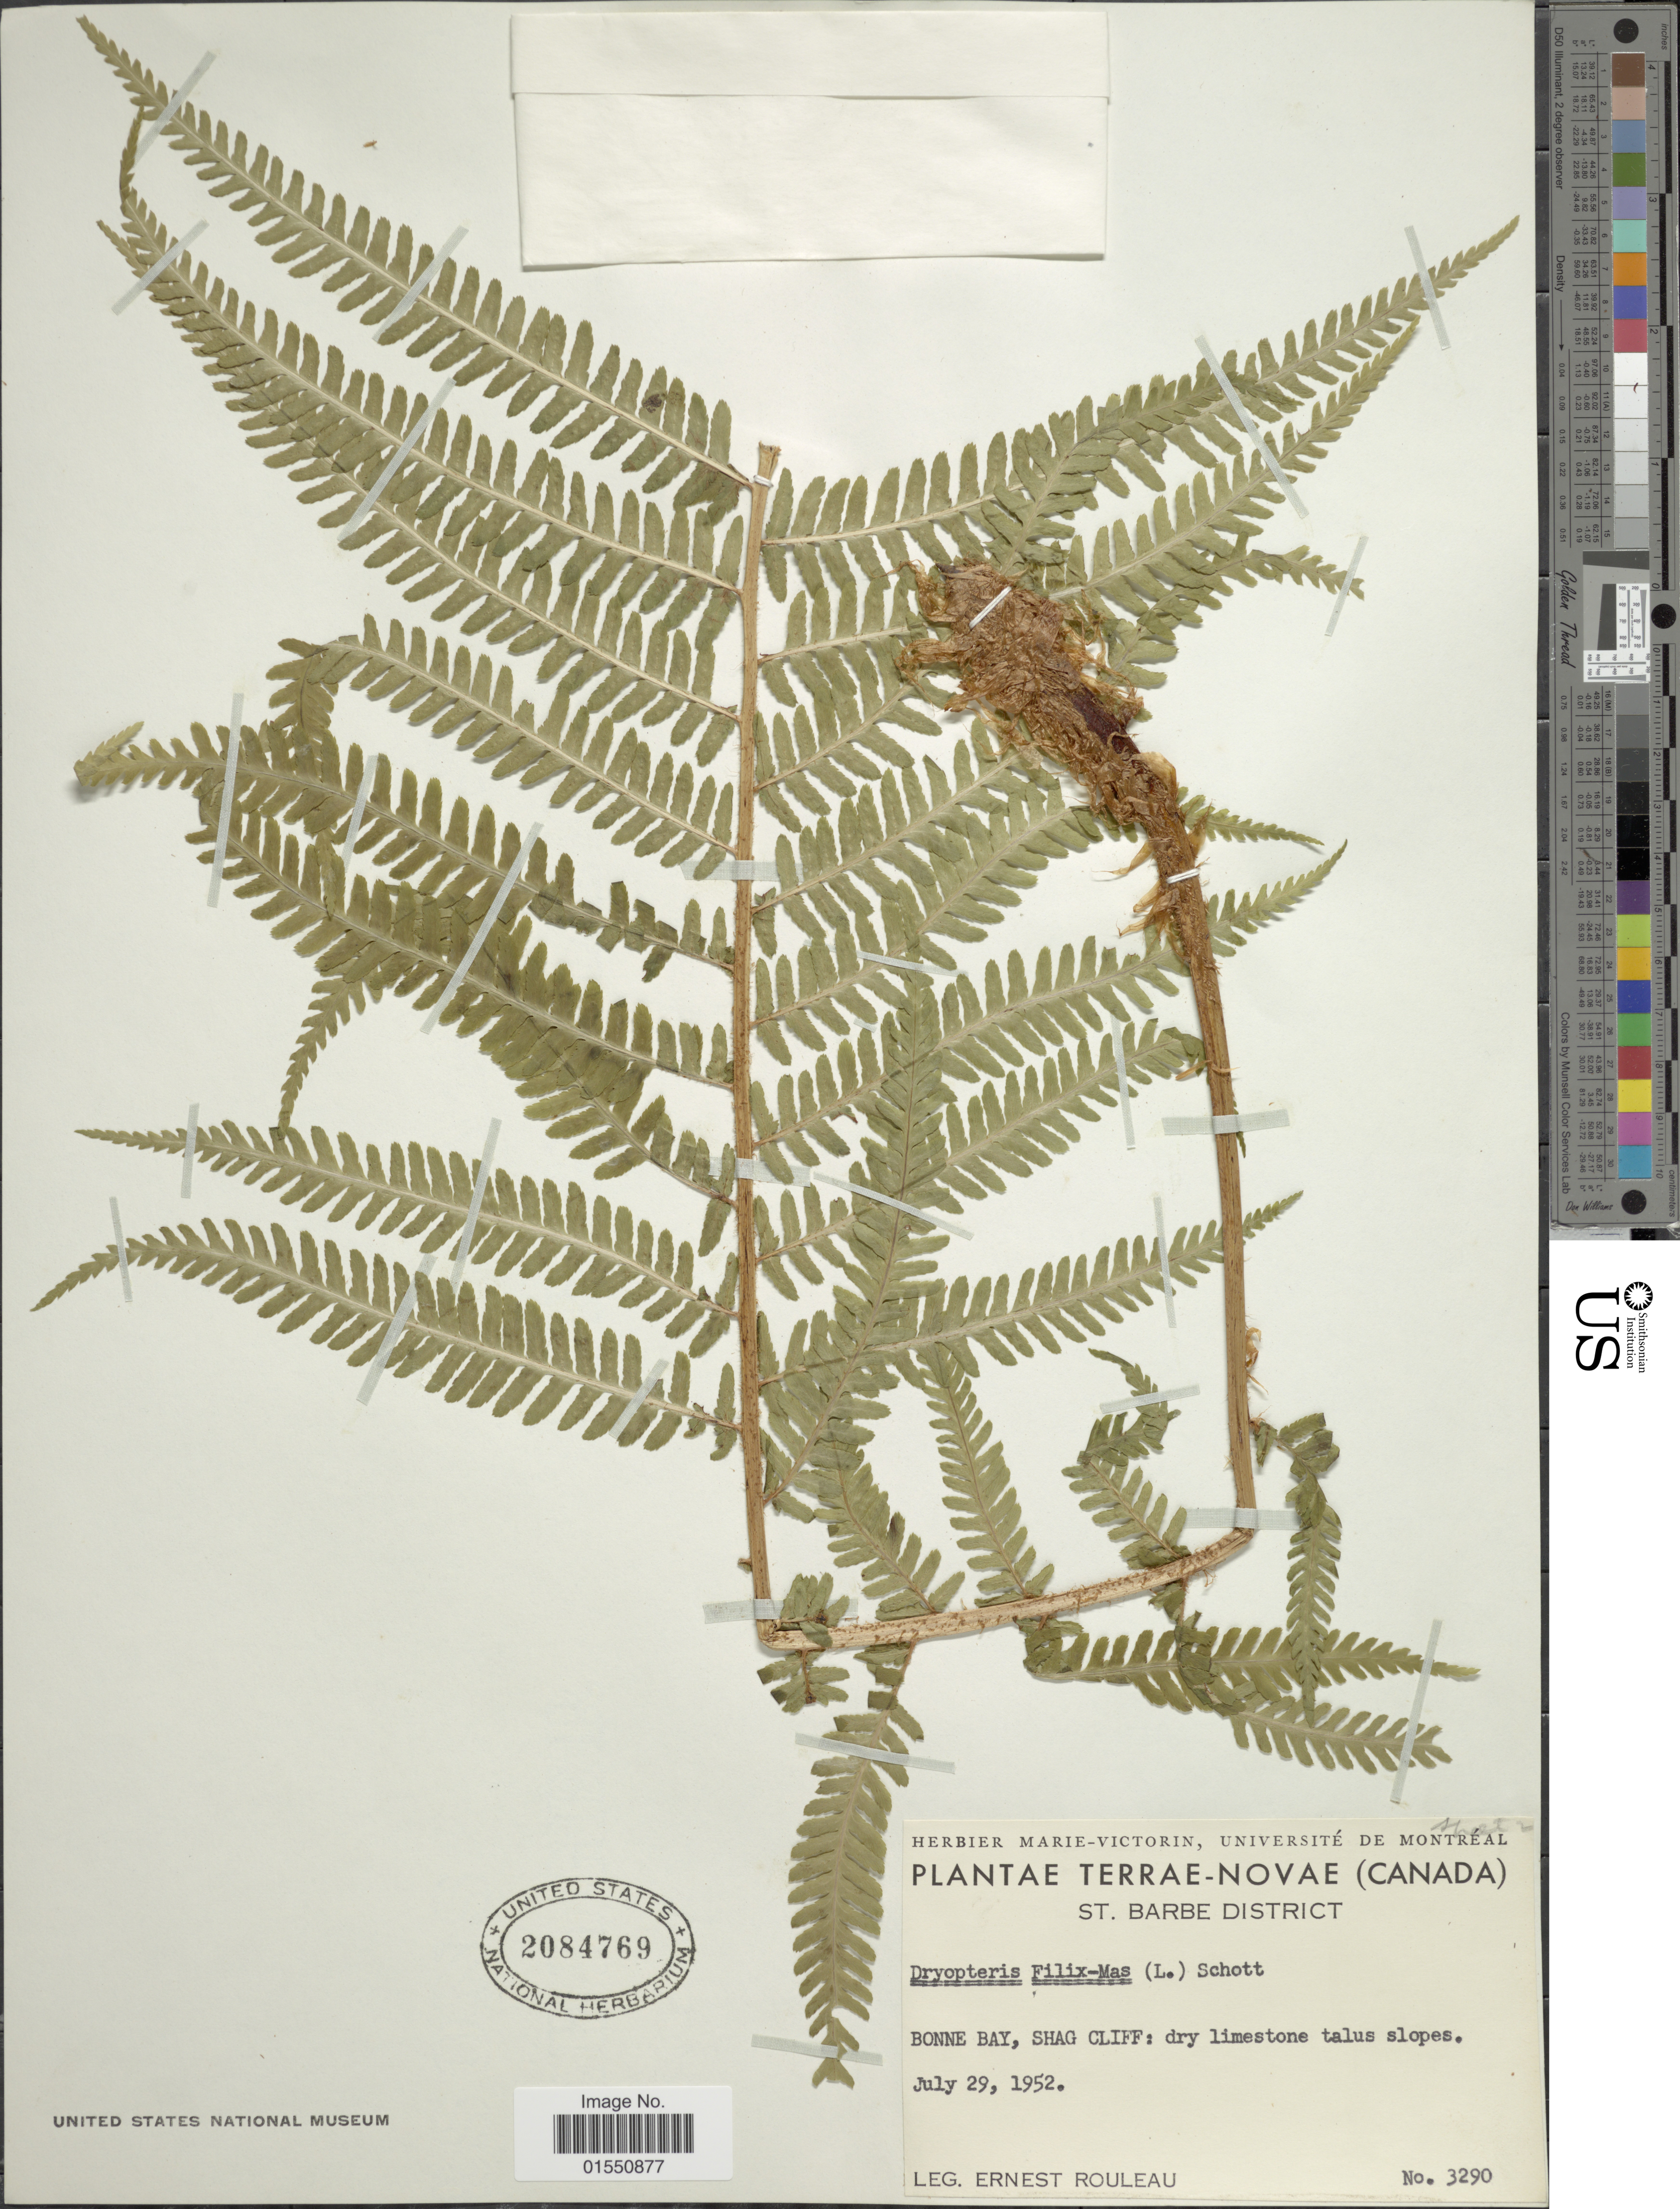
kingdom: Plantae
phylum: Tracheophyta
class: Polypodiopsida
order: Polypodiales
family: Dryopteridaceae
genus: Dryopteris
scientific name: Dryopteris filix-mas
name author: (L.) Schott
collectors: J. Rouleau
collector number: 3290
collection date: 1952-07-29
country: Canada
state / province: Newfoundland and Labrador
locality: Terrae-Novae (Canada). St. Barbe District. Bonne Bay, Shag Cliff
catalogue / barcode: US 2084769